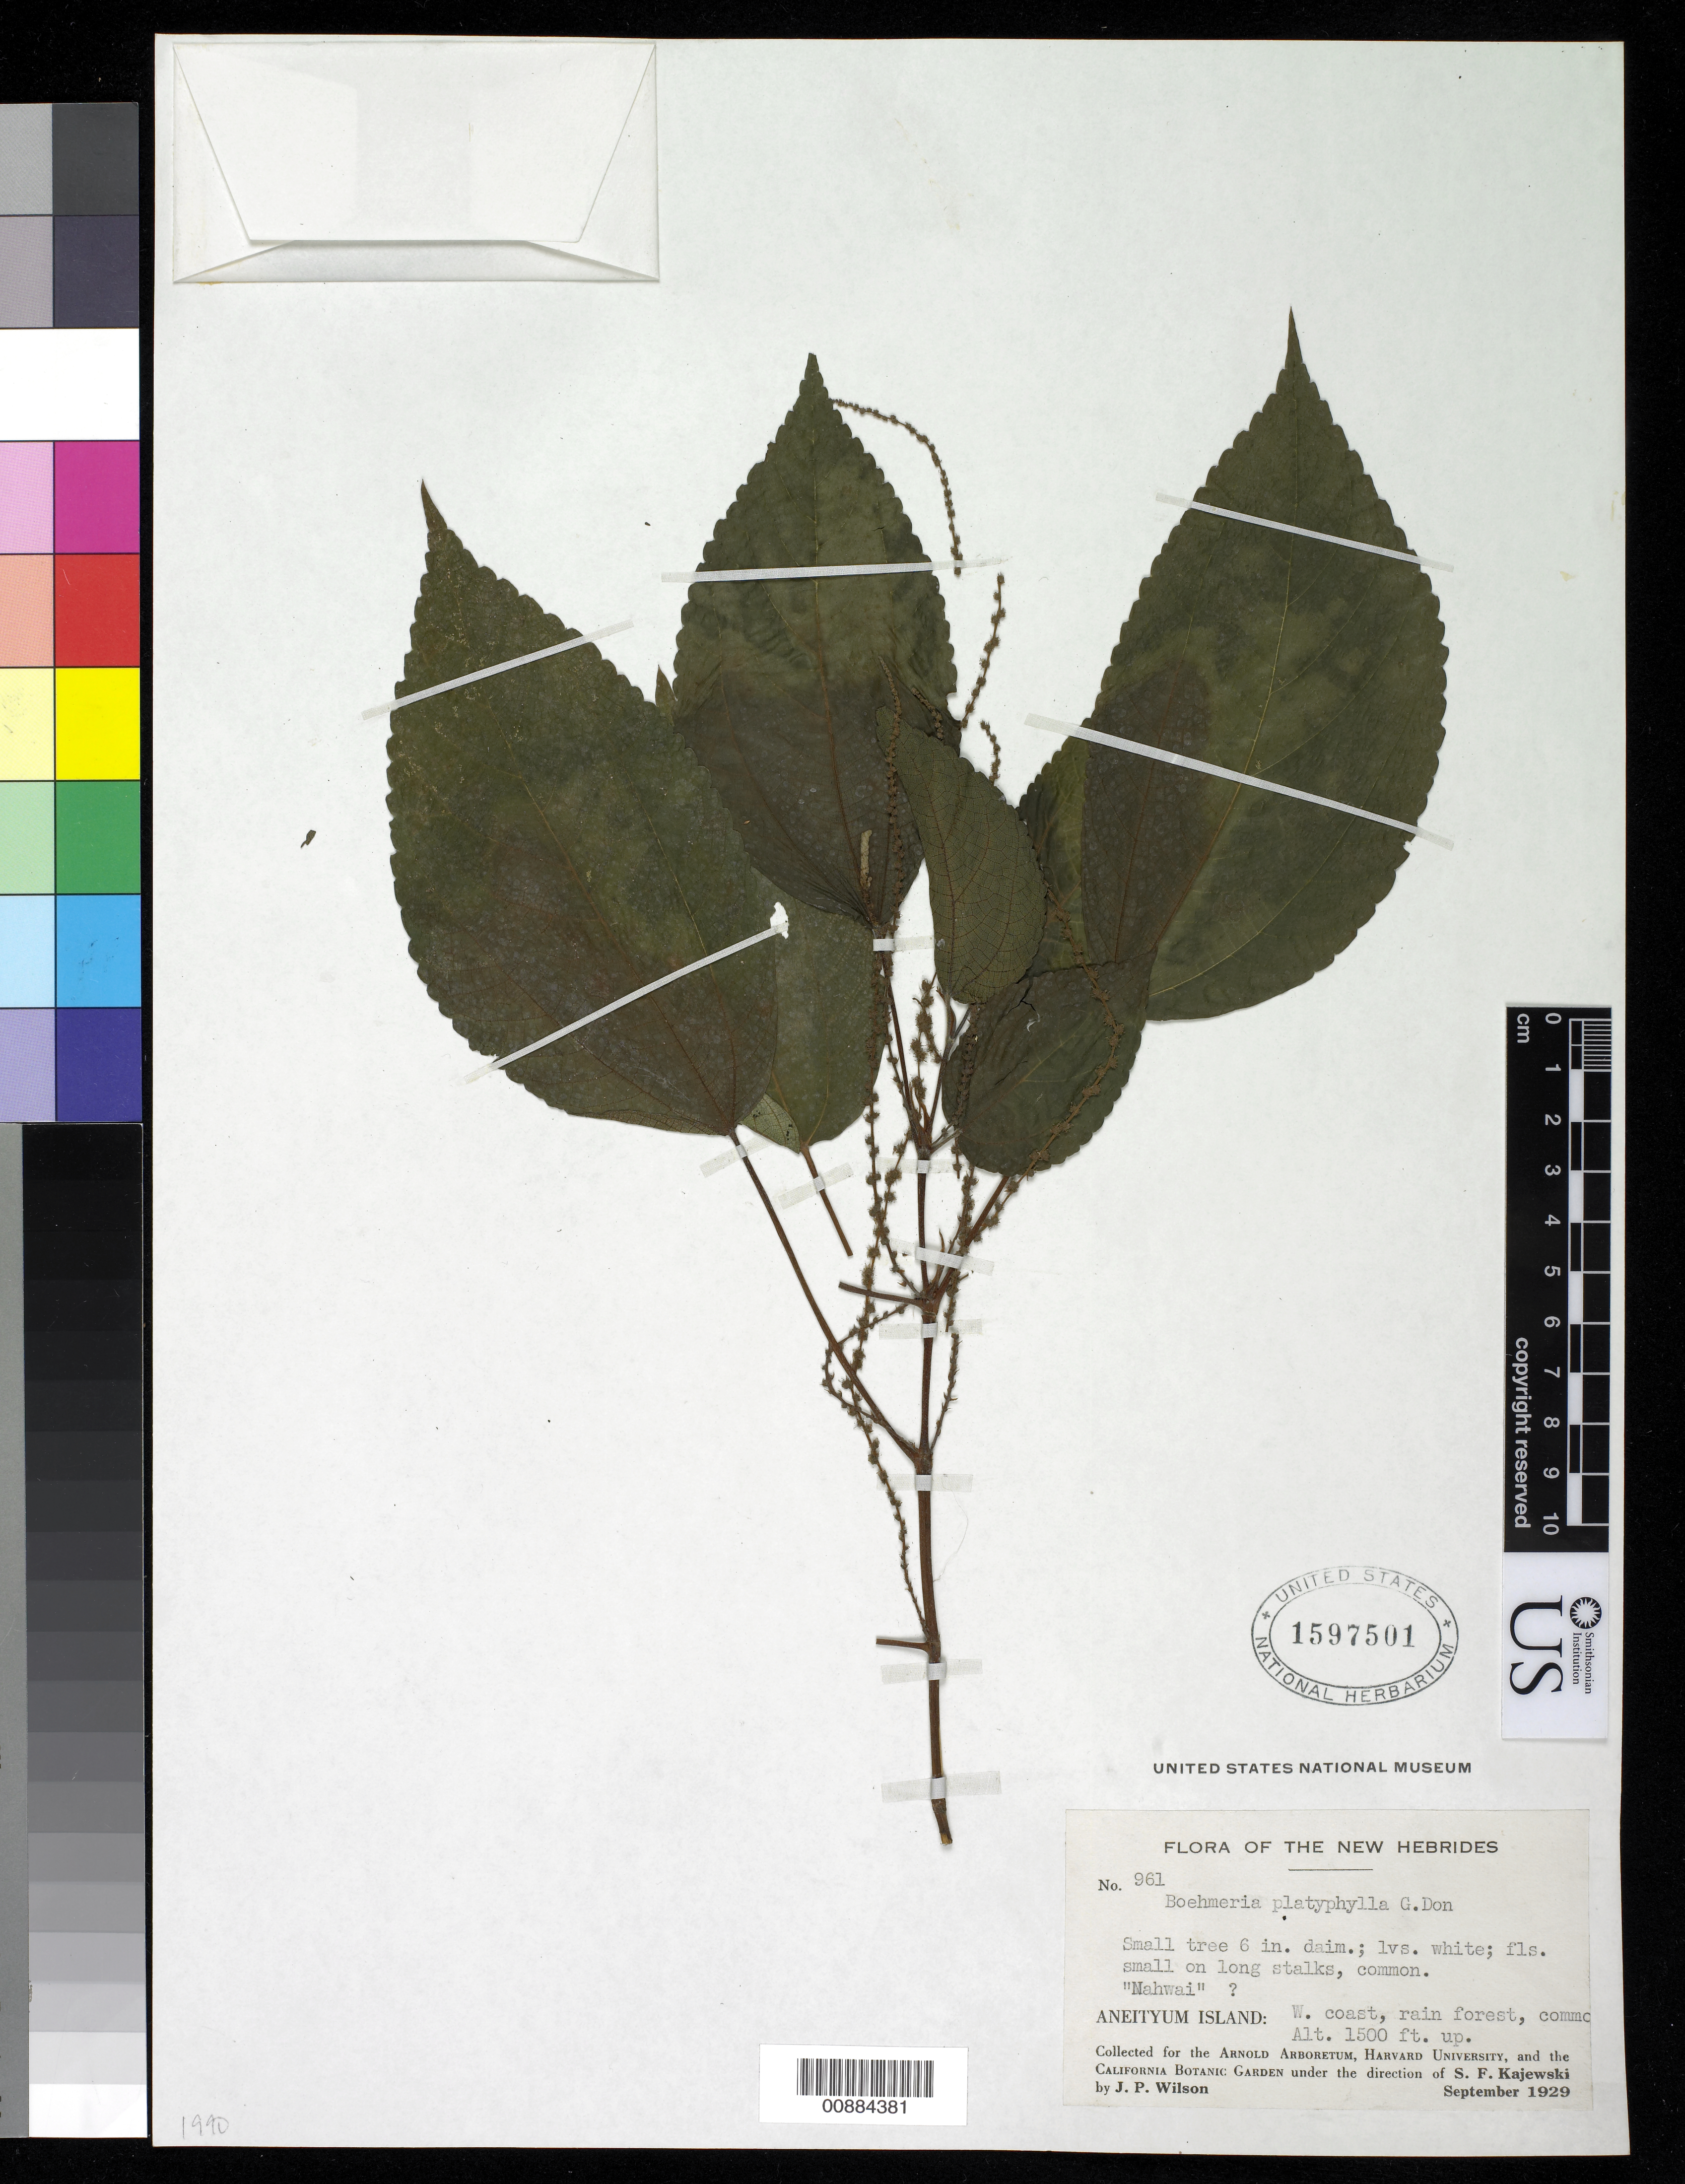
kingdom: Plantae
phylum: Tracheophyta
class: Magnoliopsida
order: Rosales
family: Urticaceae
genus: Boehmeria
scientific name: Boehmeria virgata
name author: (G. Forst.) Guill.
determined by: Wagner, W. L., (BOT), Smithsonian Institution - National Museum of Natural History (UNITED STATES)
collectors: J. P. Wilson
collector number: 961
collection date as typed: Sep 1929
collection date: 1929-09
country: Vanuatu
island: Anatom [Aneityum]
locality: West Coast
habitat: Rain Forest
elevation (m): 457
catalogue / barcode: US 1597501